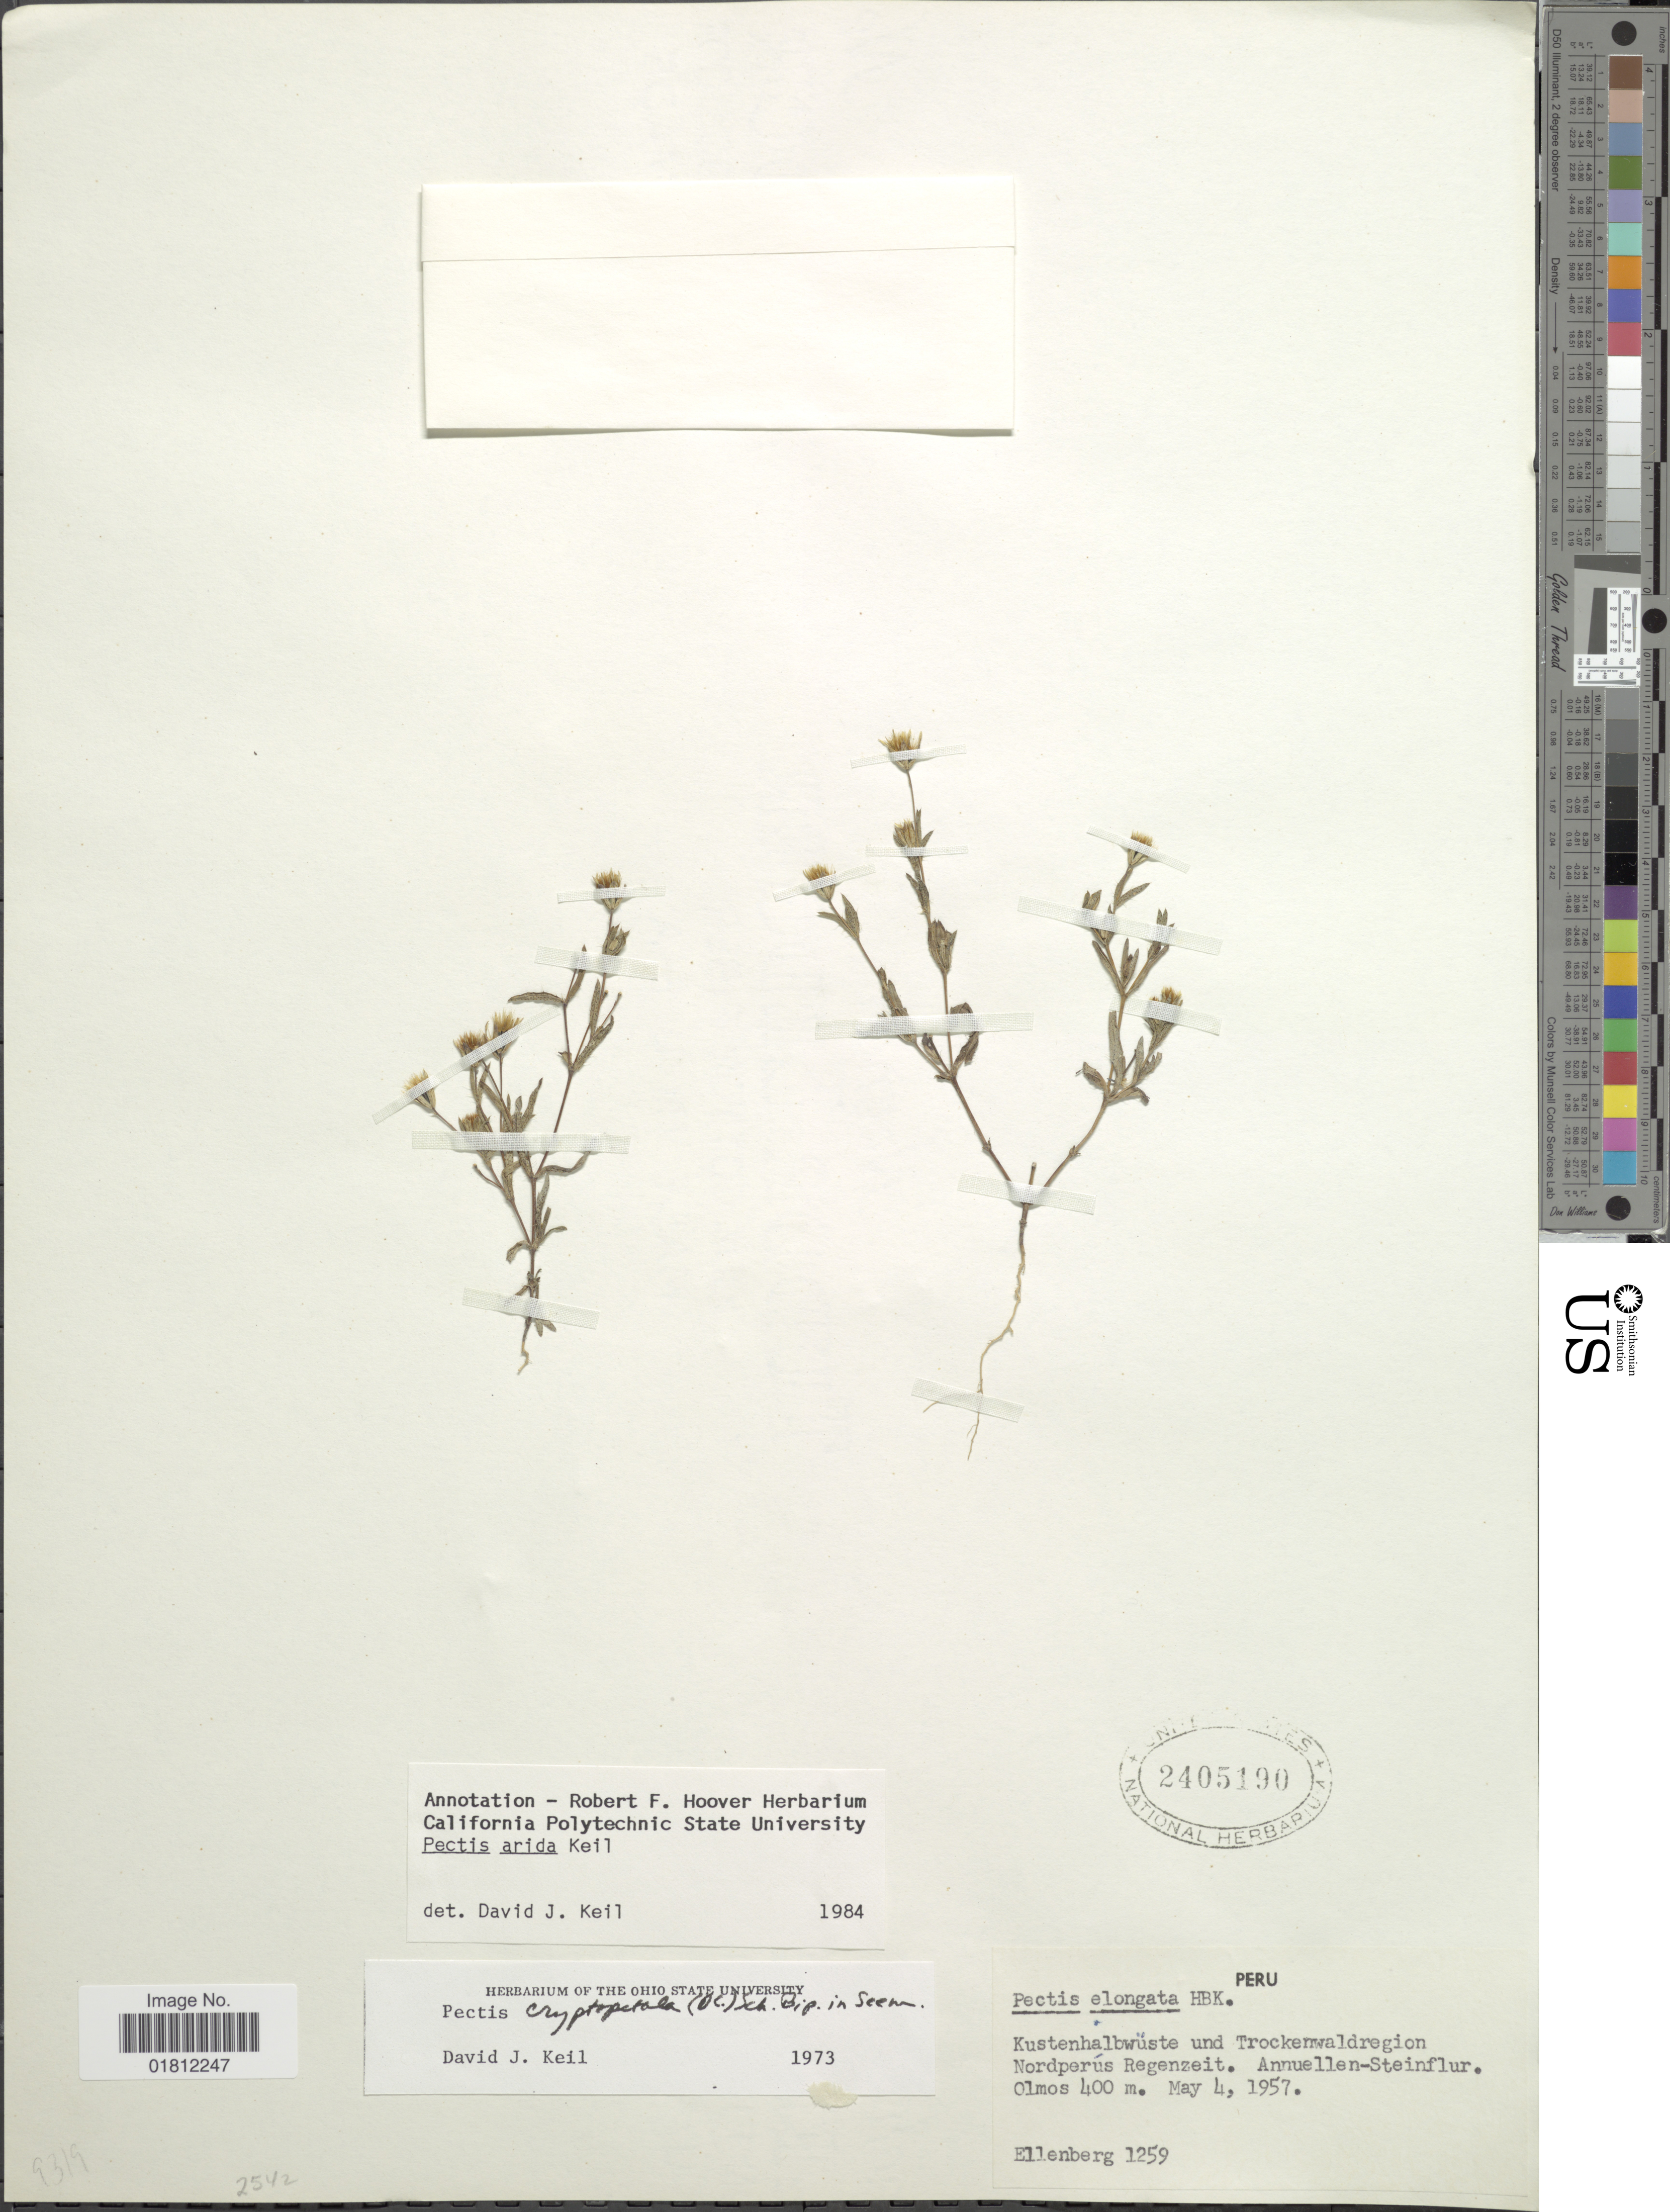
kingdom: Plantae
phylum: Tracheophyta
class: Magnoliopsida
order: Asterales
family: Asteraceae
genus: Pectis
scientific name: Pectis arida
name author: D.J. Keil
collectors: H. Ellenberg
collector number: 1259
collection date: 1957-05-04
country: Peru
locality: Kustenhalbwüste und Trockenwaldregion Nordperús Regenzeit, Annuellen-Steinflur, Olmos.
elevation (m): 400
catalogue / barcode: US 2405190